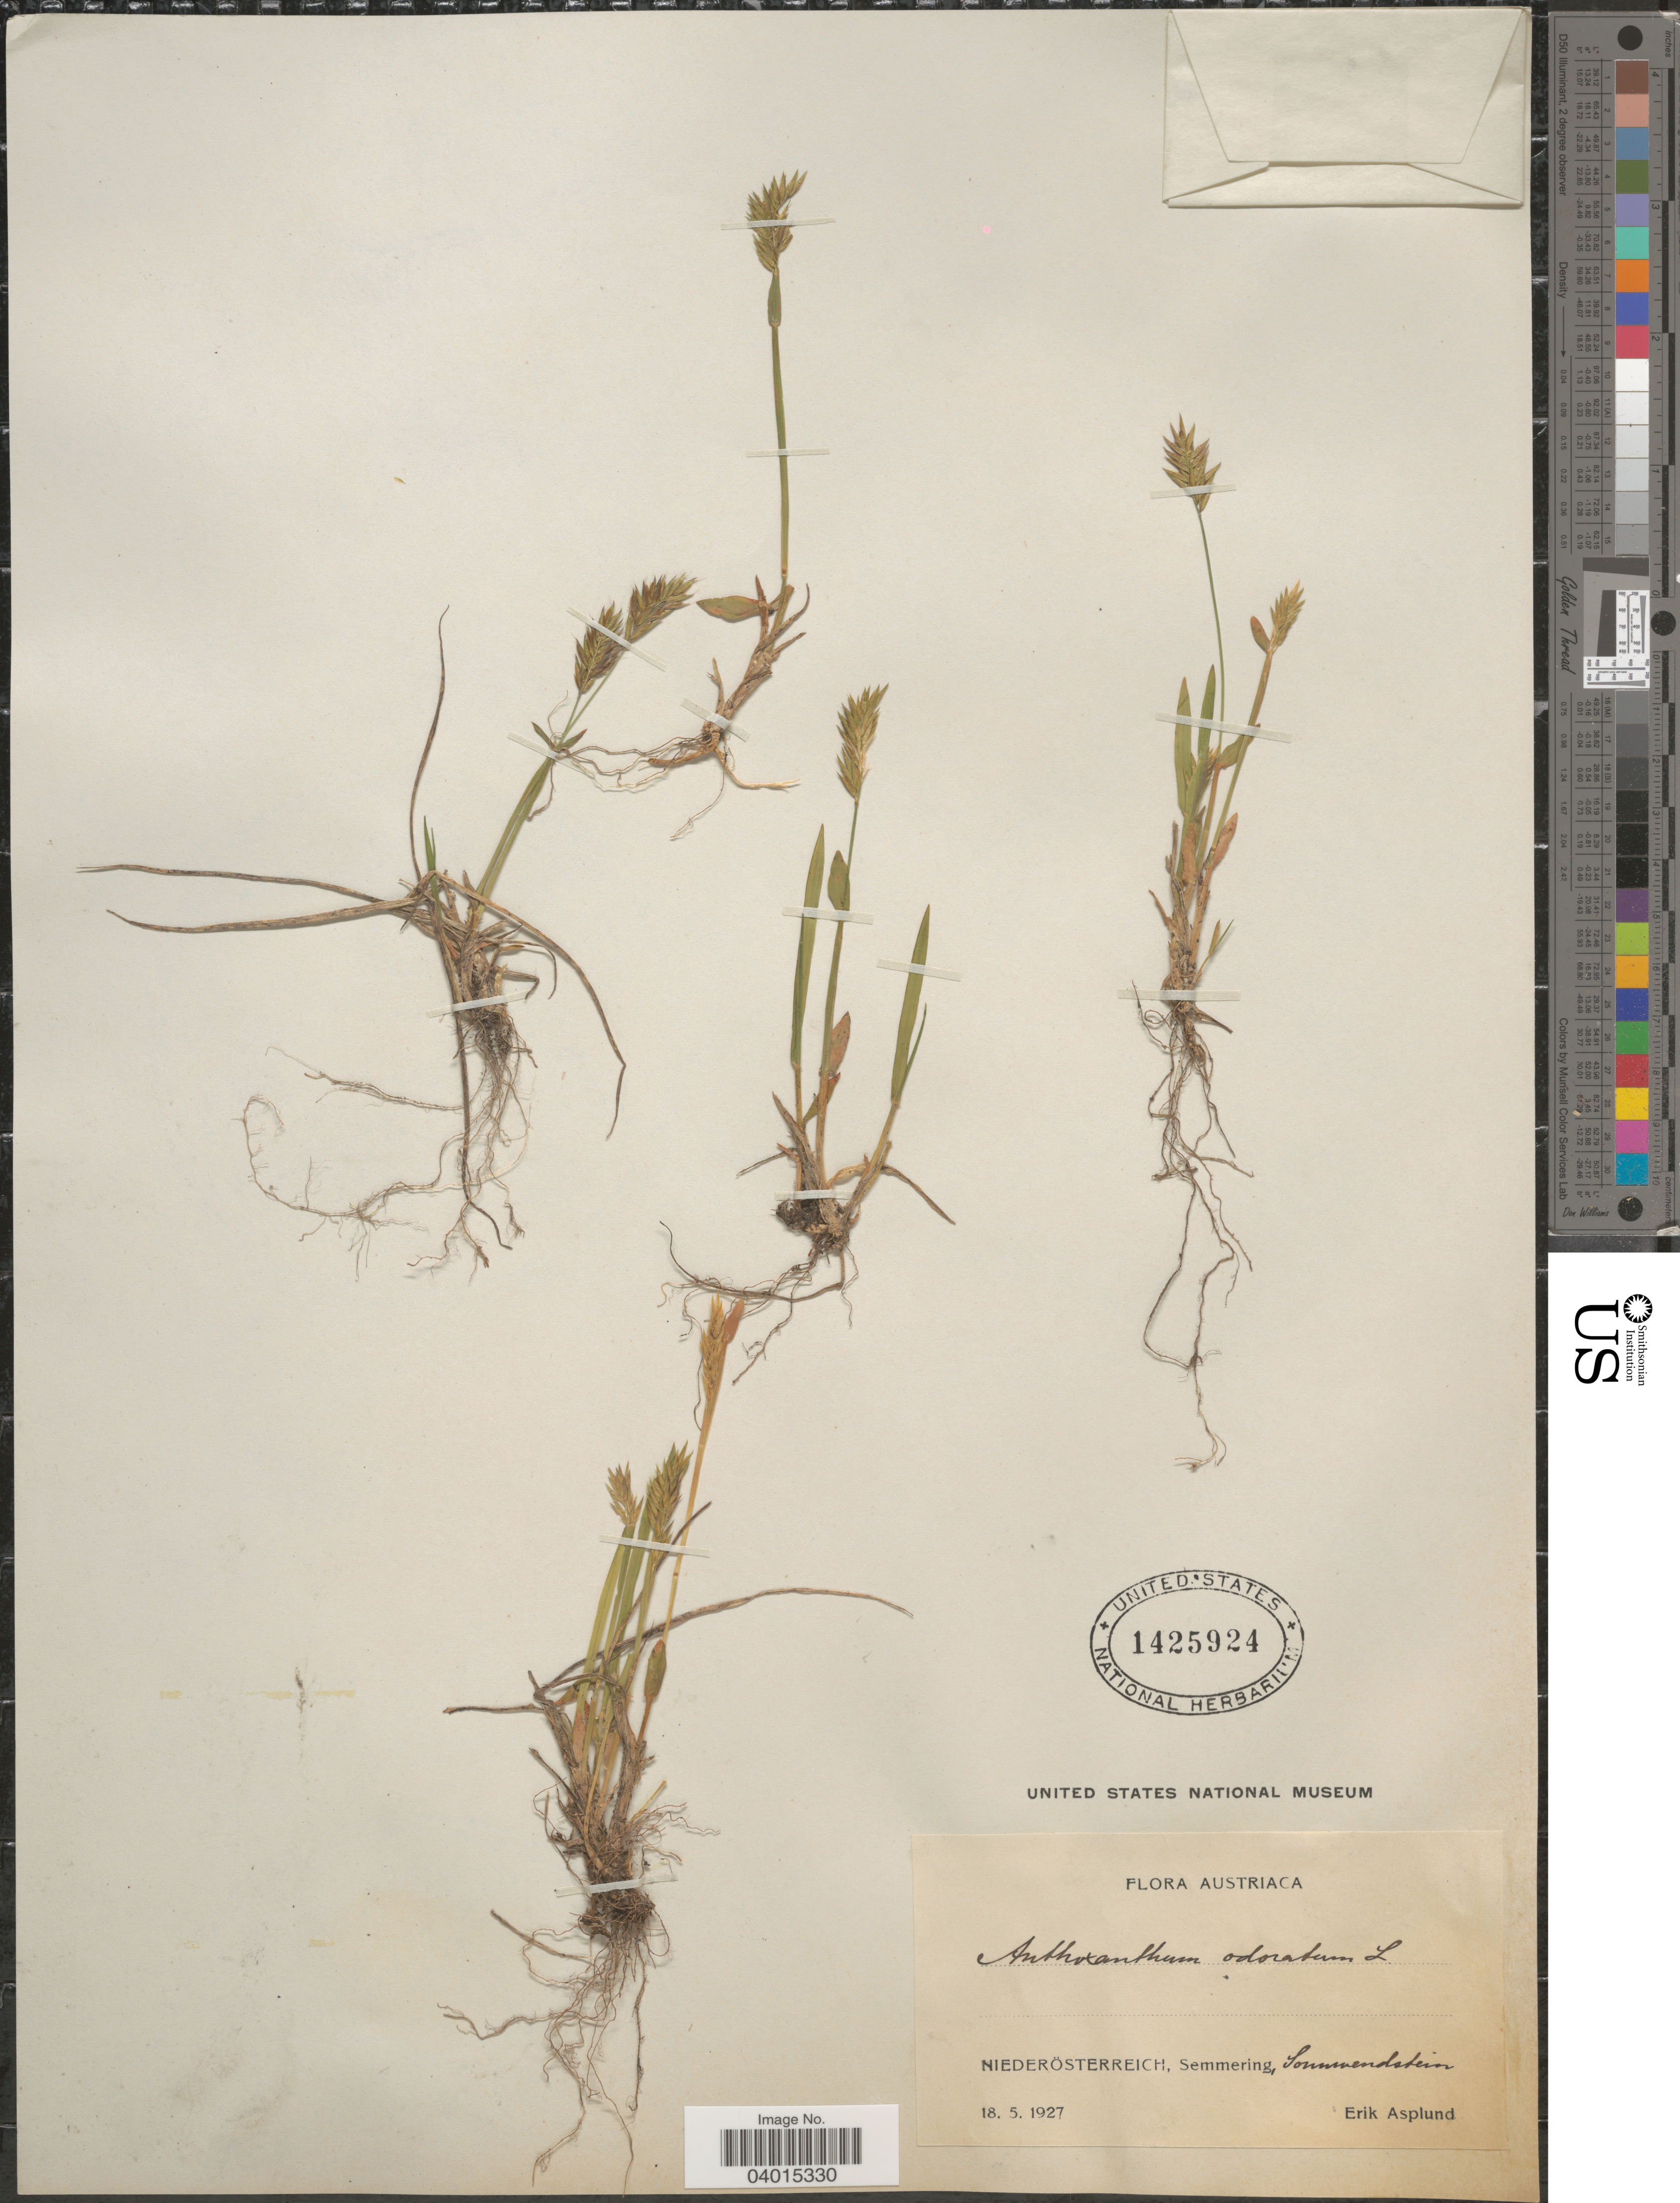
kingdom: Plantae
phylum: Tracheophyta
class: Liliopsida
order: Poales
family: Poaceae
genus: Anthoxanthum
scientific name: Anthoxanthum odoratum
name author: L.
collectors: E. Asplund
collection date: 1927-05-18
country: Austria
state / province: Niederosterreich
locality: Austriaca. Semmering, Sonnwendstein.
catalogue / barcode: US 1425924